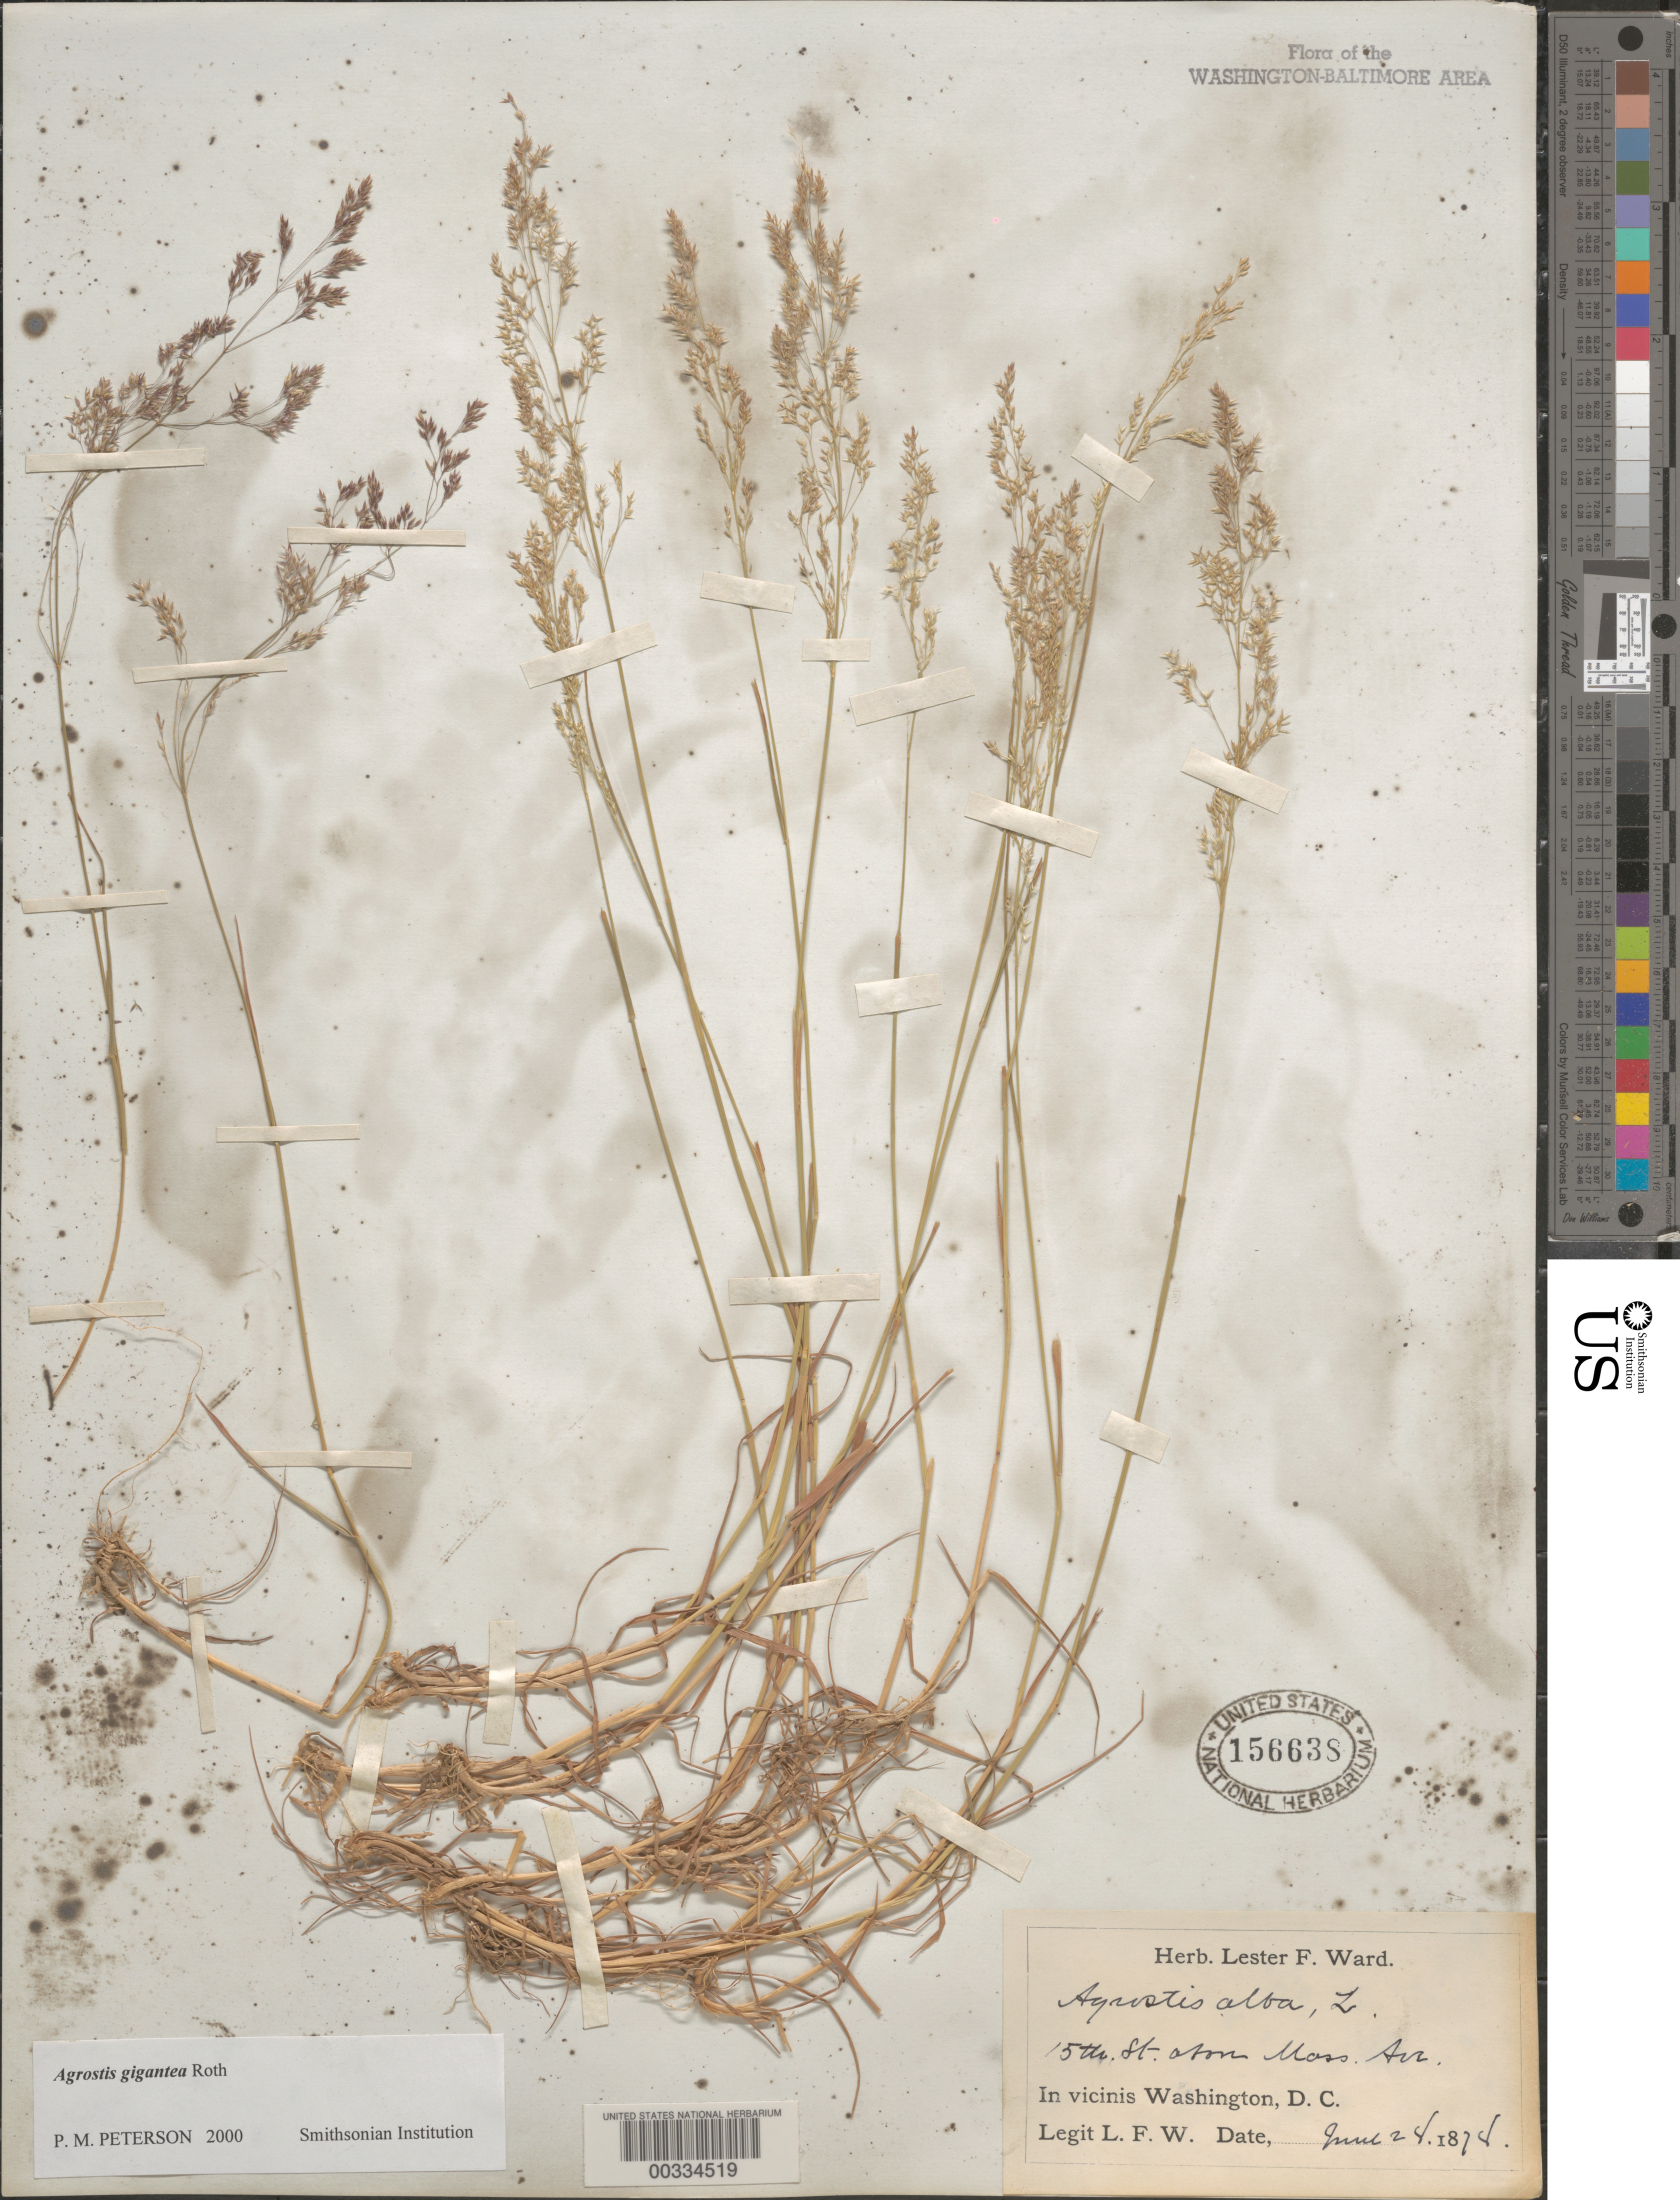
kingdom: Plantae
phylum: Tracheophyta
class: Liliopsida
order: Poales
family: Poaceae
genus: Agrostis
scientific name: Agrostis gigantea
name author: Roth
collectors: L. F. Ward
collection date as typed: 28 Jun 1878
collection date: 1878-06-28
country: United States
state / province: District of Columbia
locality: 15th Street, above Mass. Ave.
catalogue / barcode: US 156638